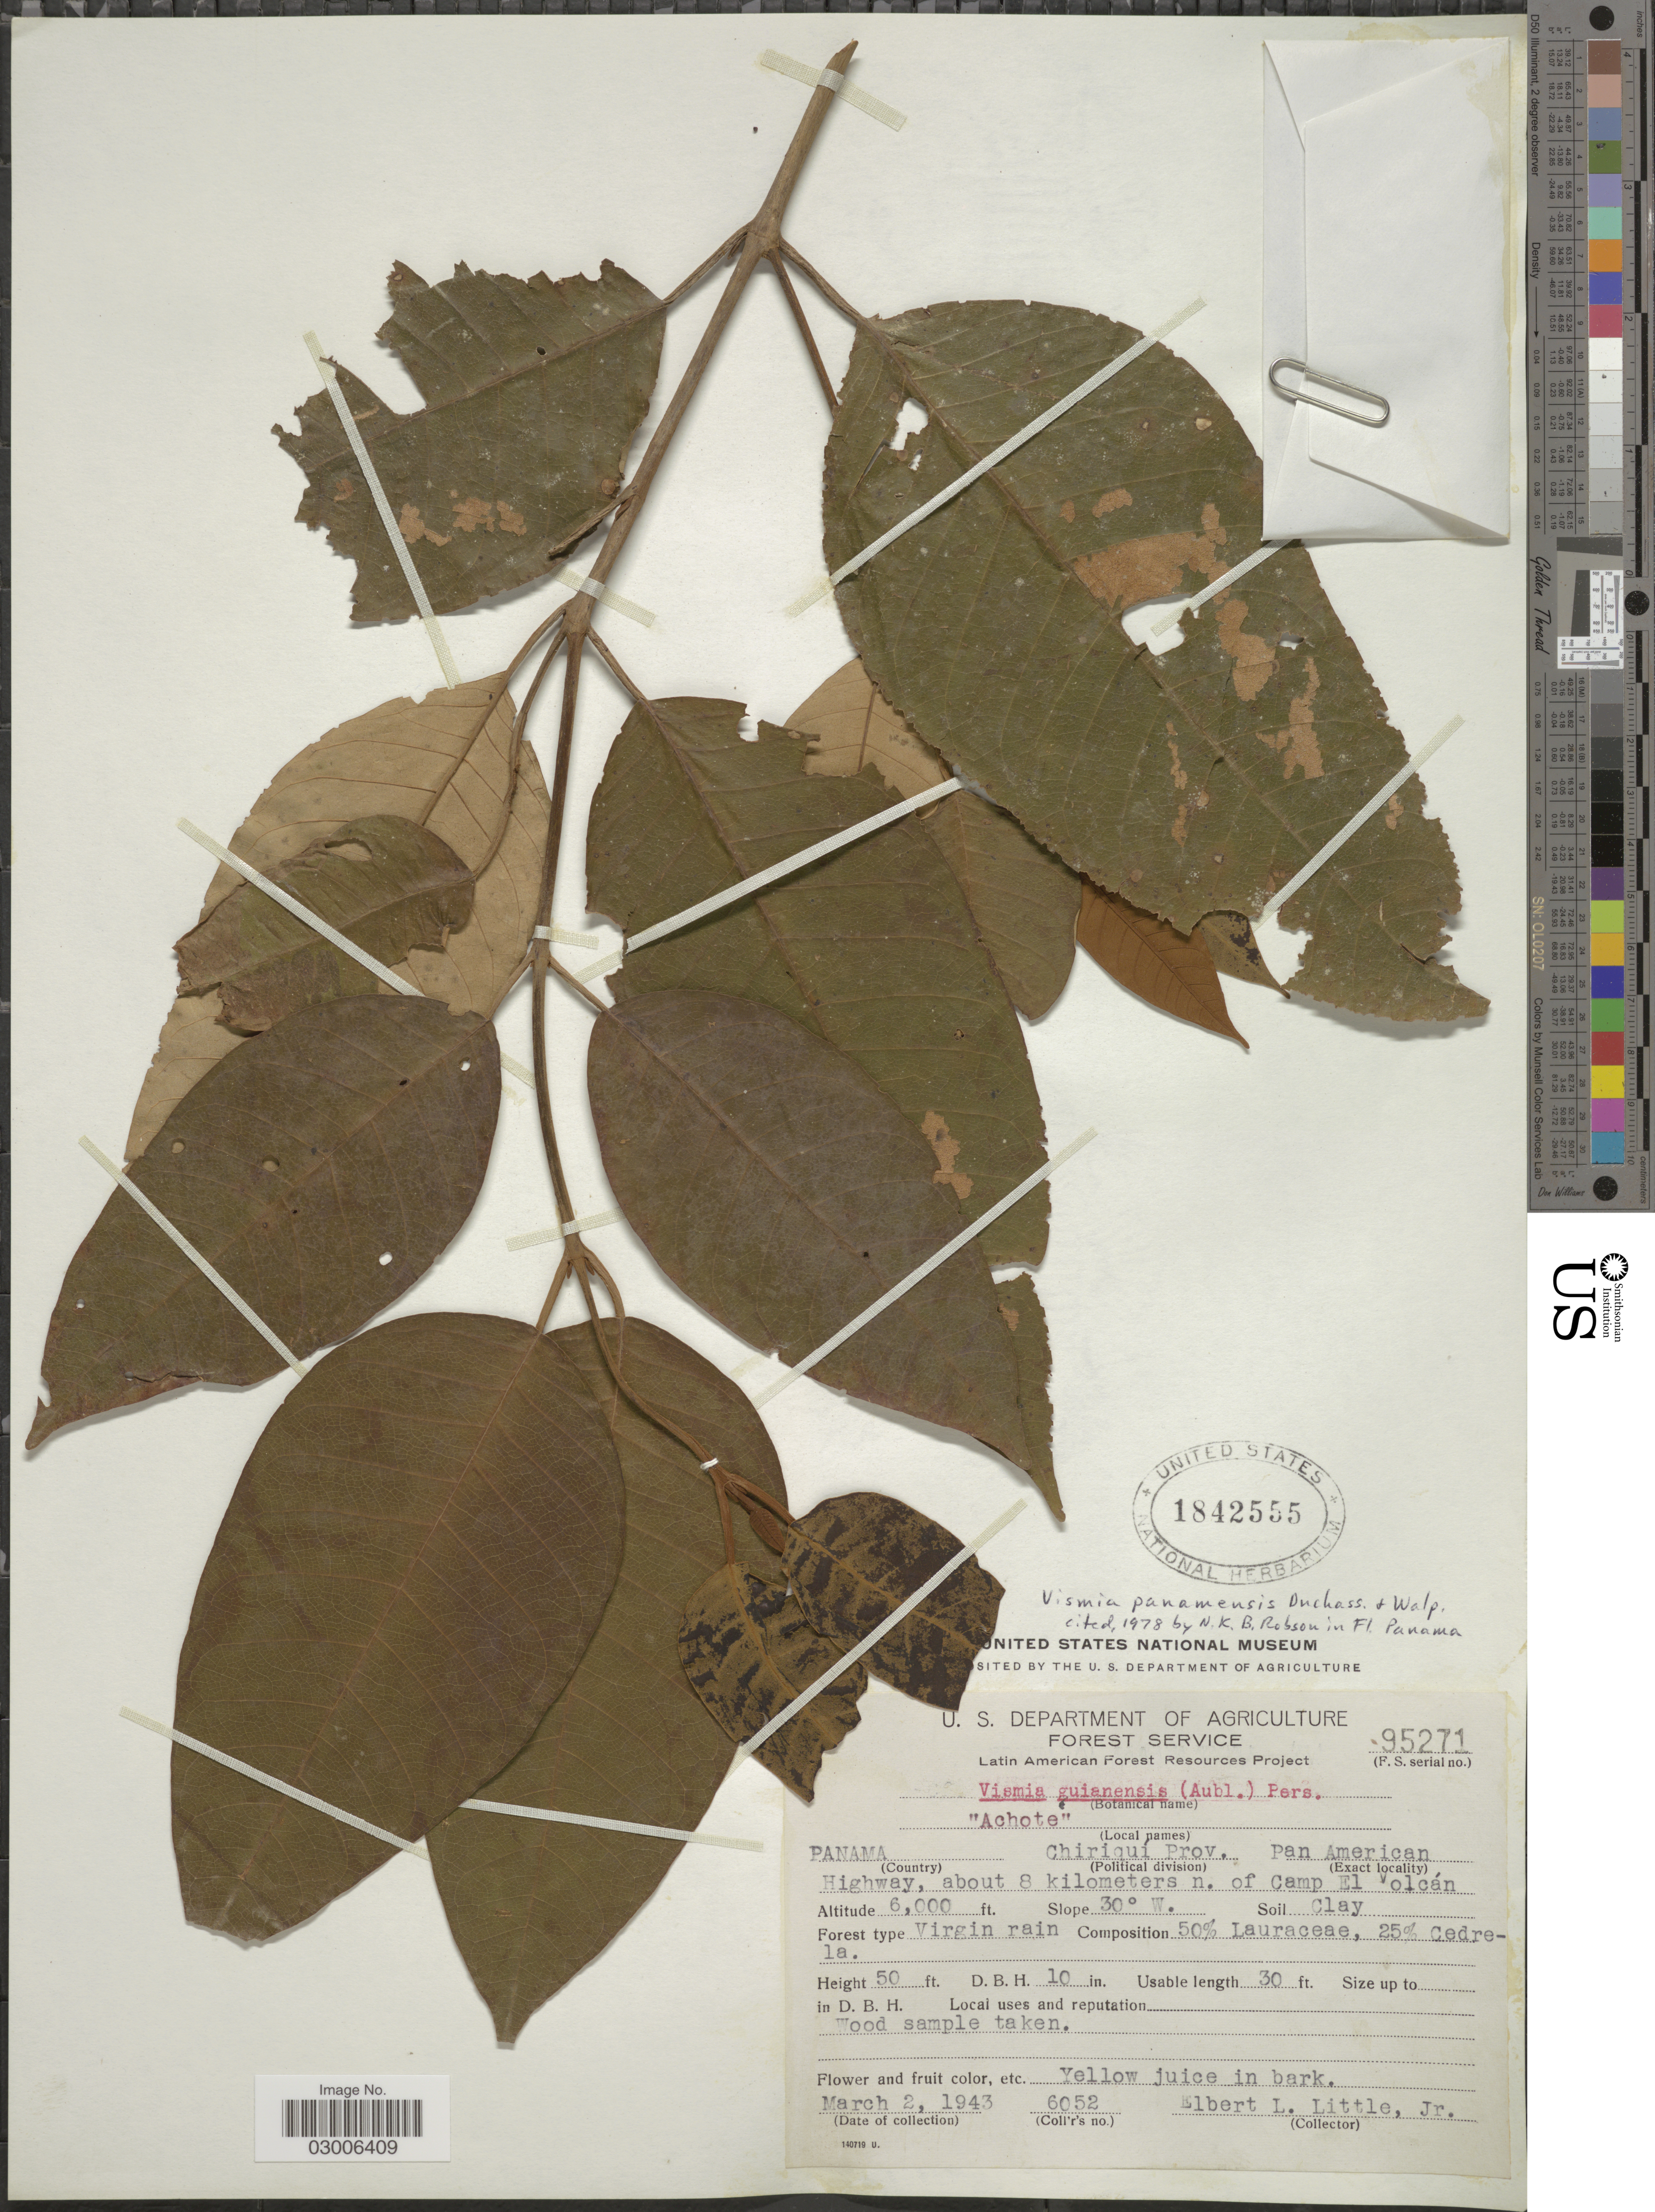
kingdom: Plantae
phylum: Tracheophyta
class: Magnoliopsida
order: Malpighiales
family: Hypericaceae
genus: Vismia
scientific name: Vismia panamensis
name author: Duchass. & Walp.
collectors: E. L. Little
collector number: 6052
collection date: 1943-03-02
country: Panama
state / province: Chiriqui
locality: Pan American Highway, about 8 kilometers n. of Camp El Volcán. Slope 30° W.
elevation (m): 1829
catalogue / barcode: US 1842555